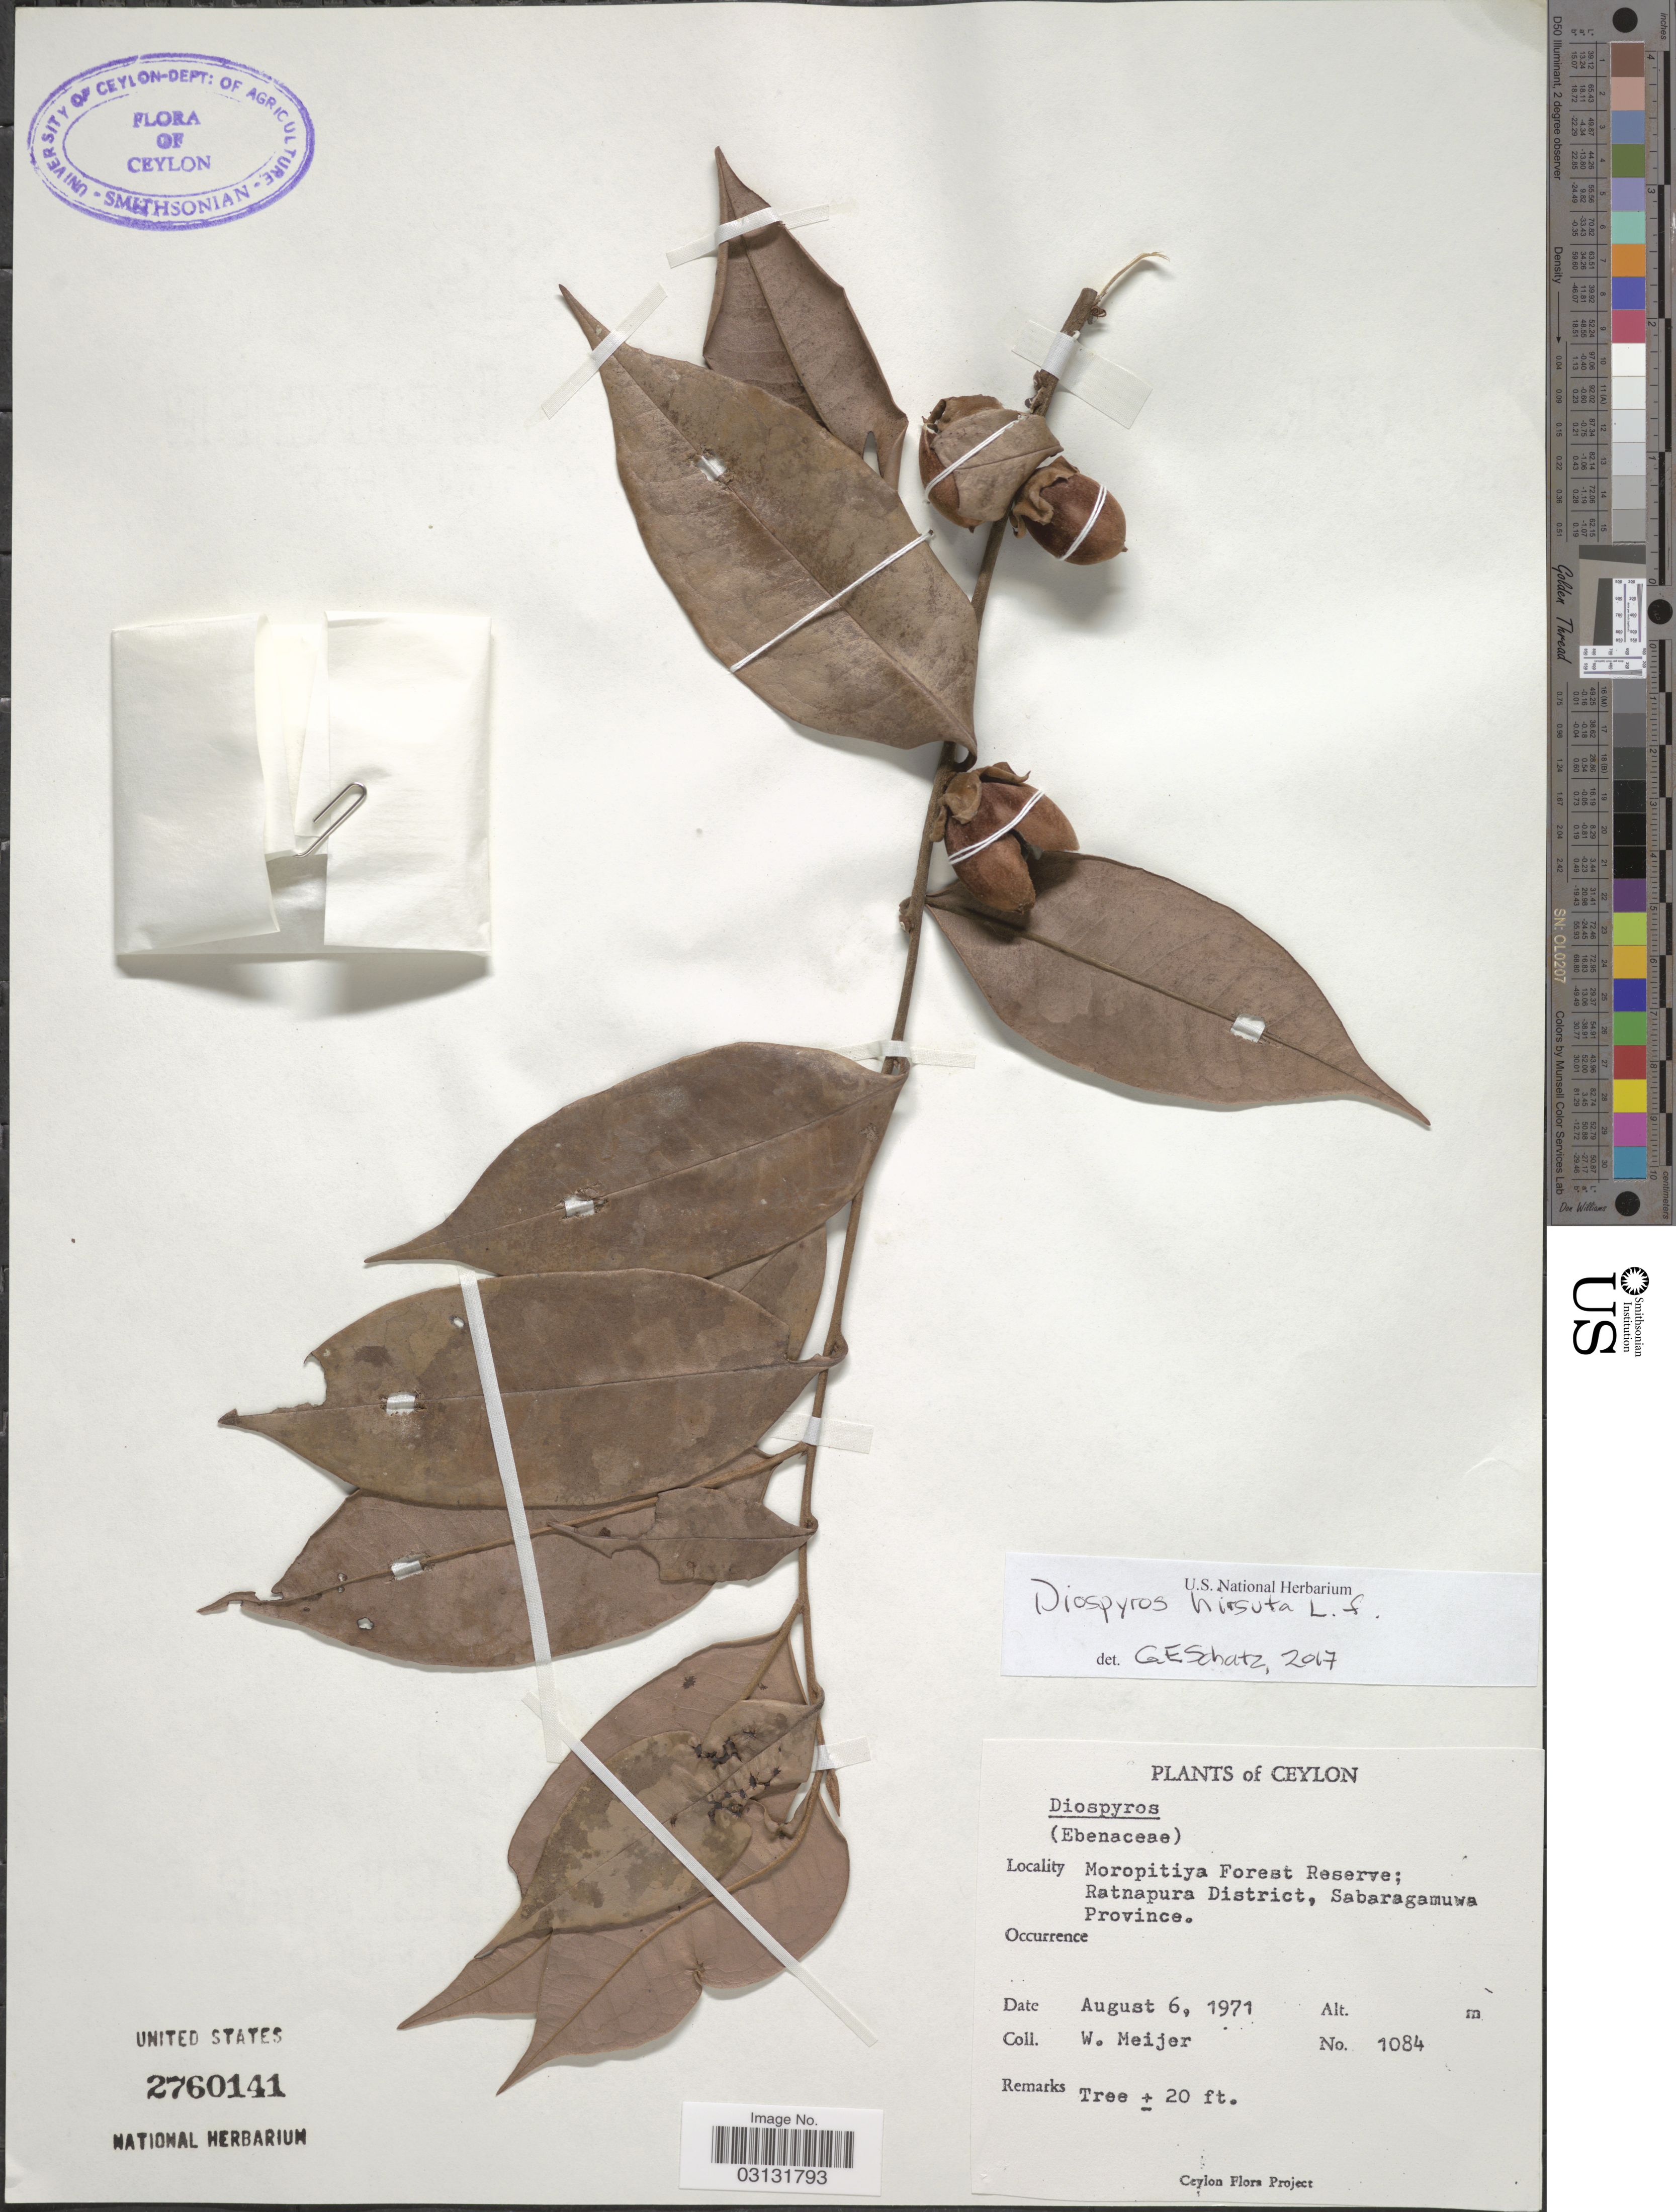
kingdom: Plantae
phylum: Tracheophyta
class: Magnoliopsida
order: Ericales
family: Ebenaceae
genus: Diospyros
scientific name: Diospyros hirsuta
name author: L. f.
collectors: W. Meijer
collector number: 1084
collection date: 1971-08-06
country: Sri Lanka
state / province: Sabaragamuwa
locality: Ceylon. Moropitiya Forest Reserve; Ratnapura District, Sabaragamuwa Province.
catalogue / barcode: US 2760141